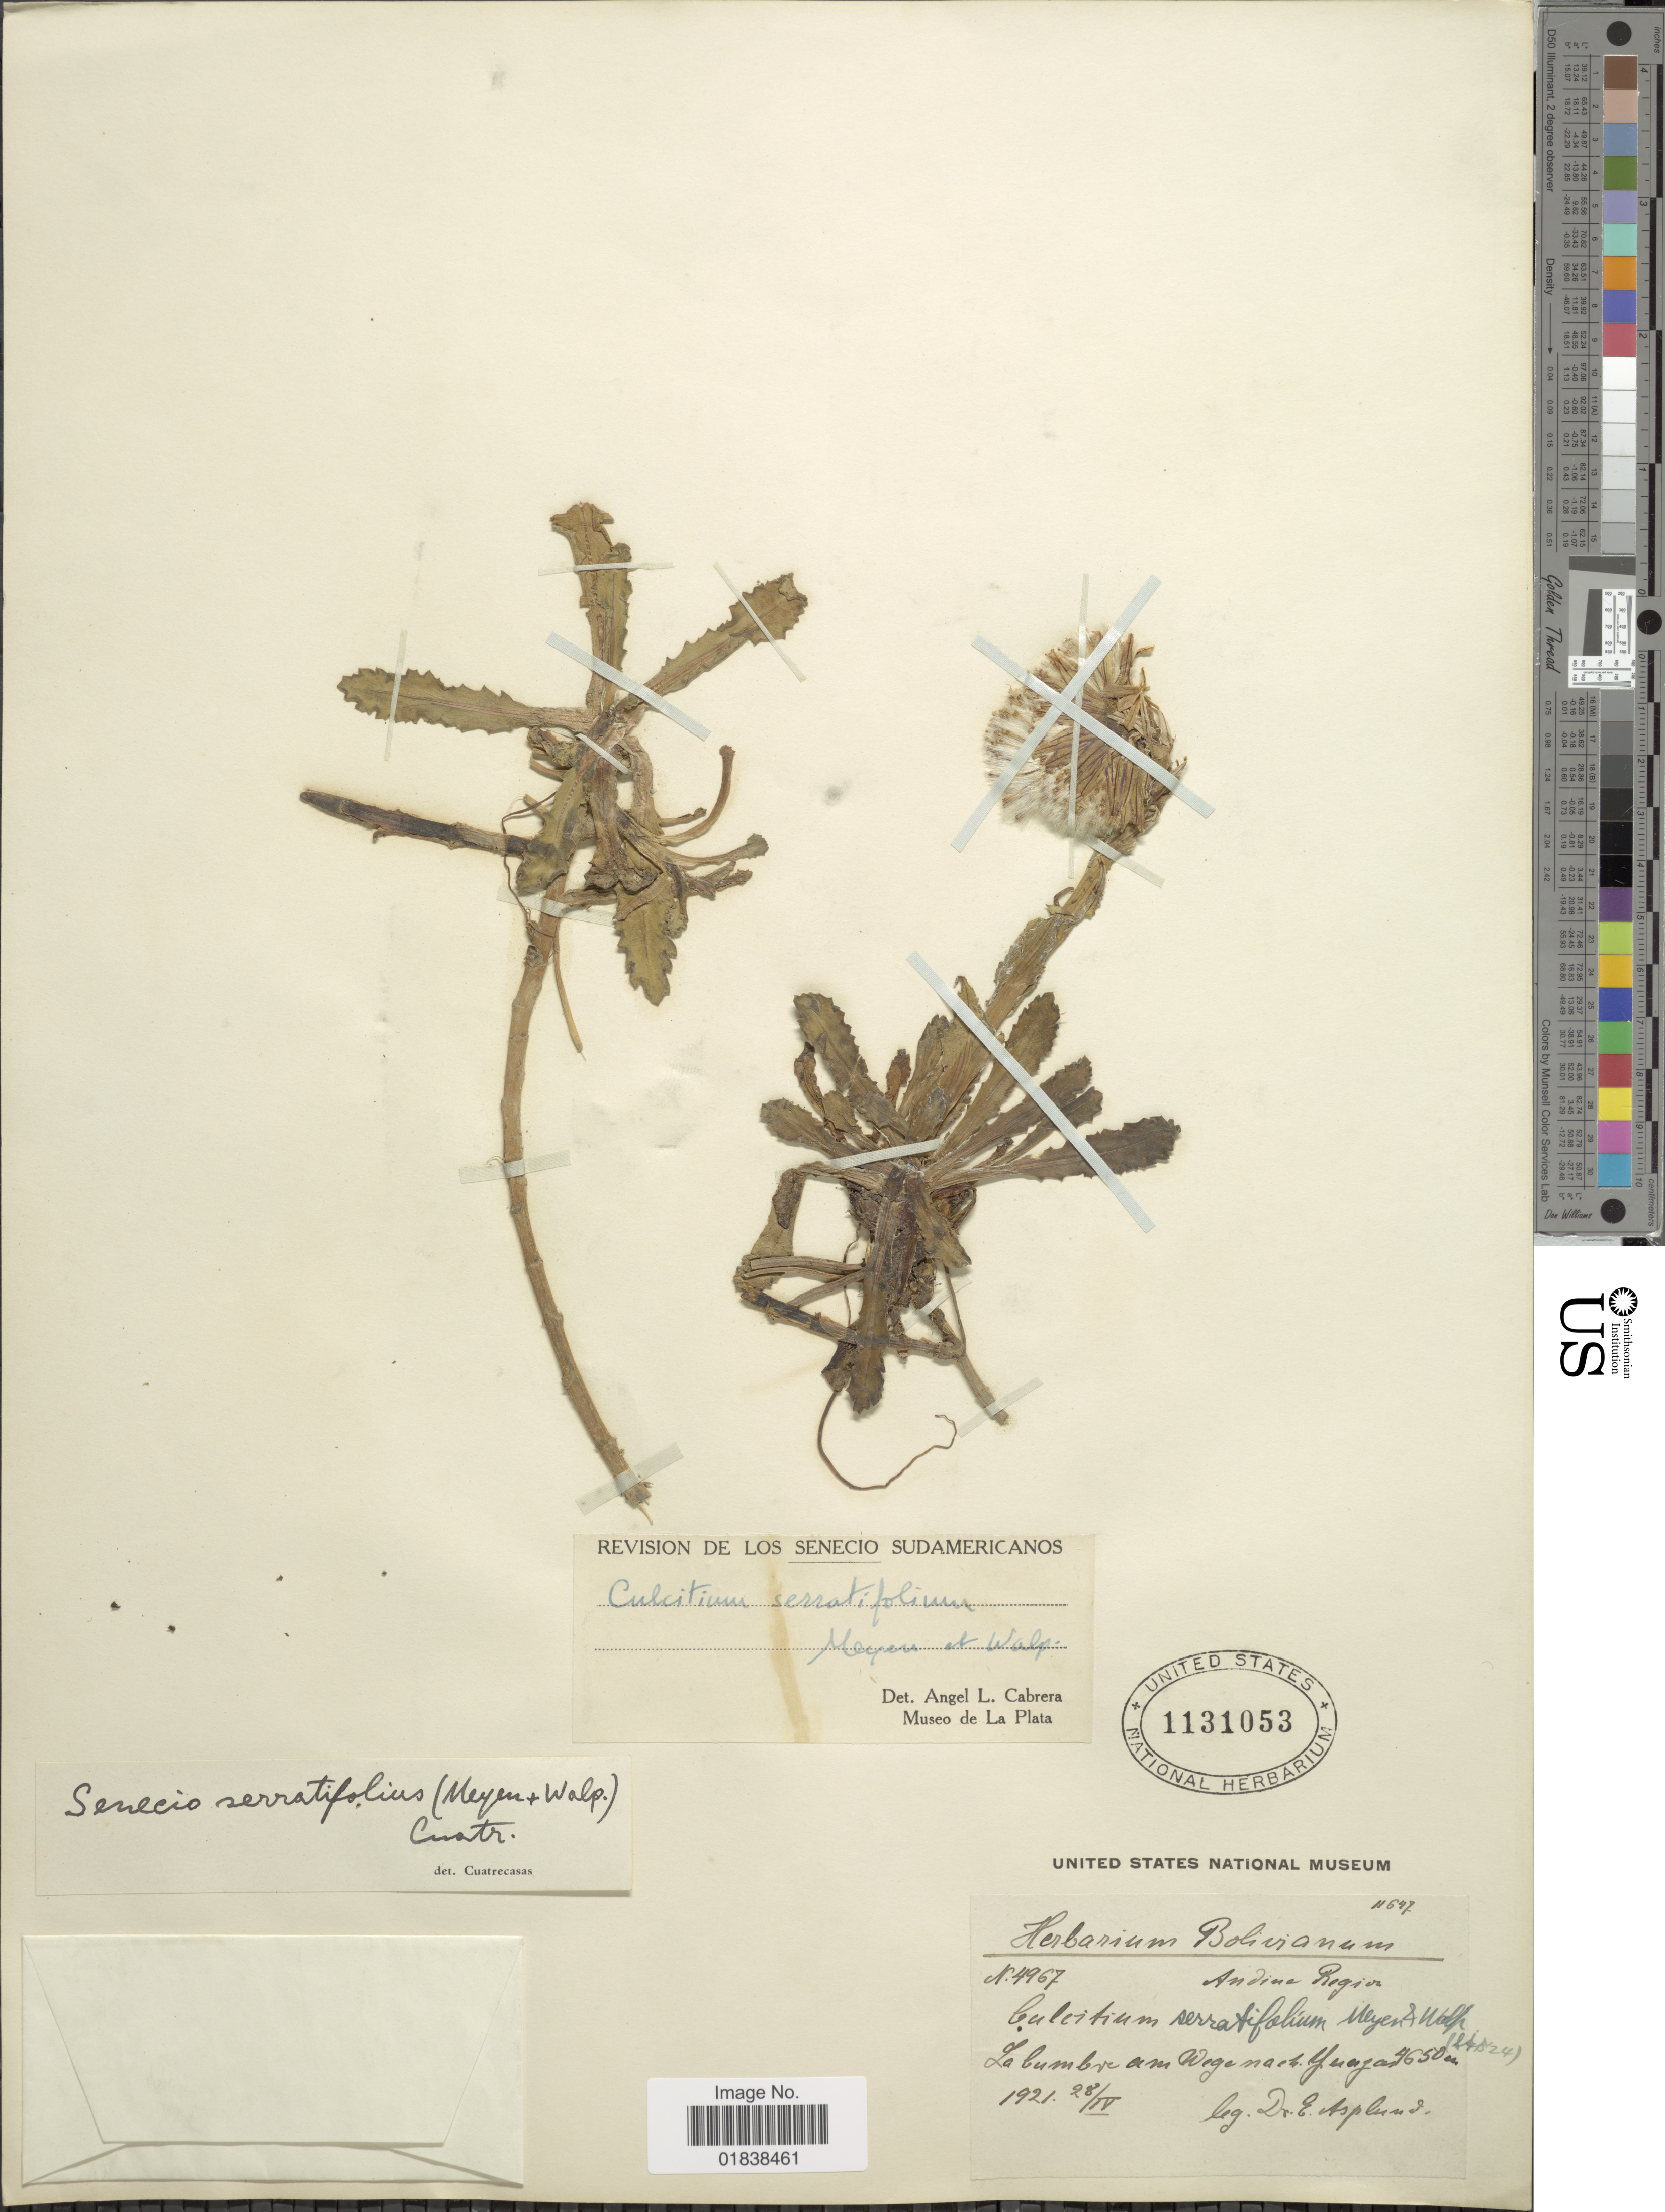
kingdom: Plantae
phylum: Tracheophyta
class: Magnoliopsida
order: Asterales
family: Asteraceae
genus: Senecio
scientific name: Senecio serratifolius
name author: (Meyen & Walp.) Cuatrec.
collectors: E. Asplund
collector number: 4967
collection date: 1921-04-28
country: Bolivia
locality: La Cumbre am Wegenach Yungas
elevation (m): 4650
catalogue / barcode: US 1131053